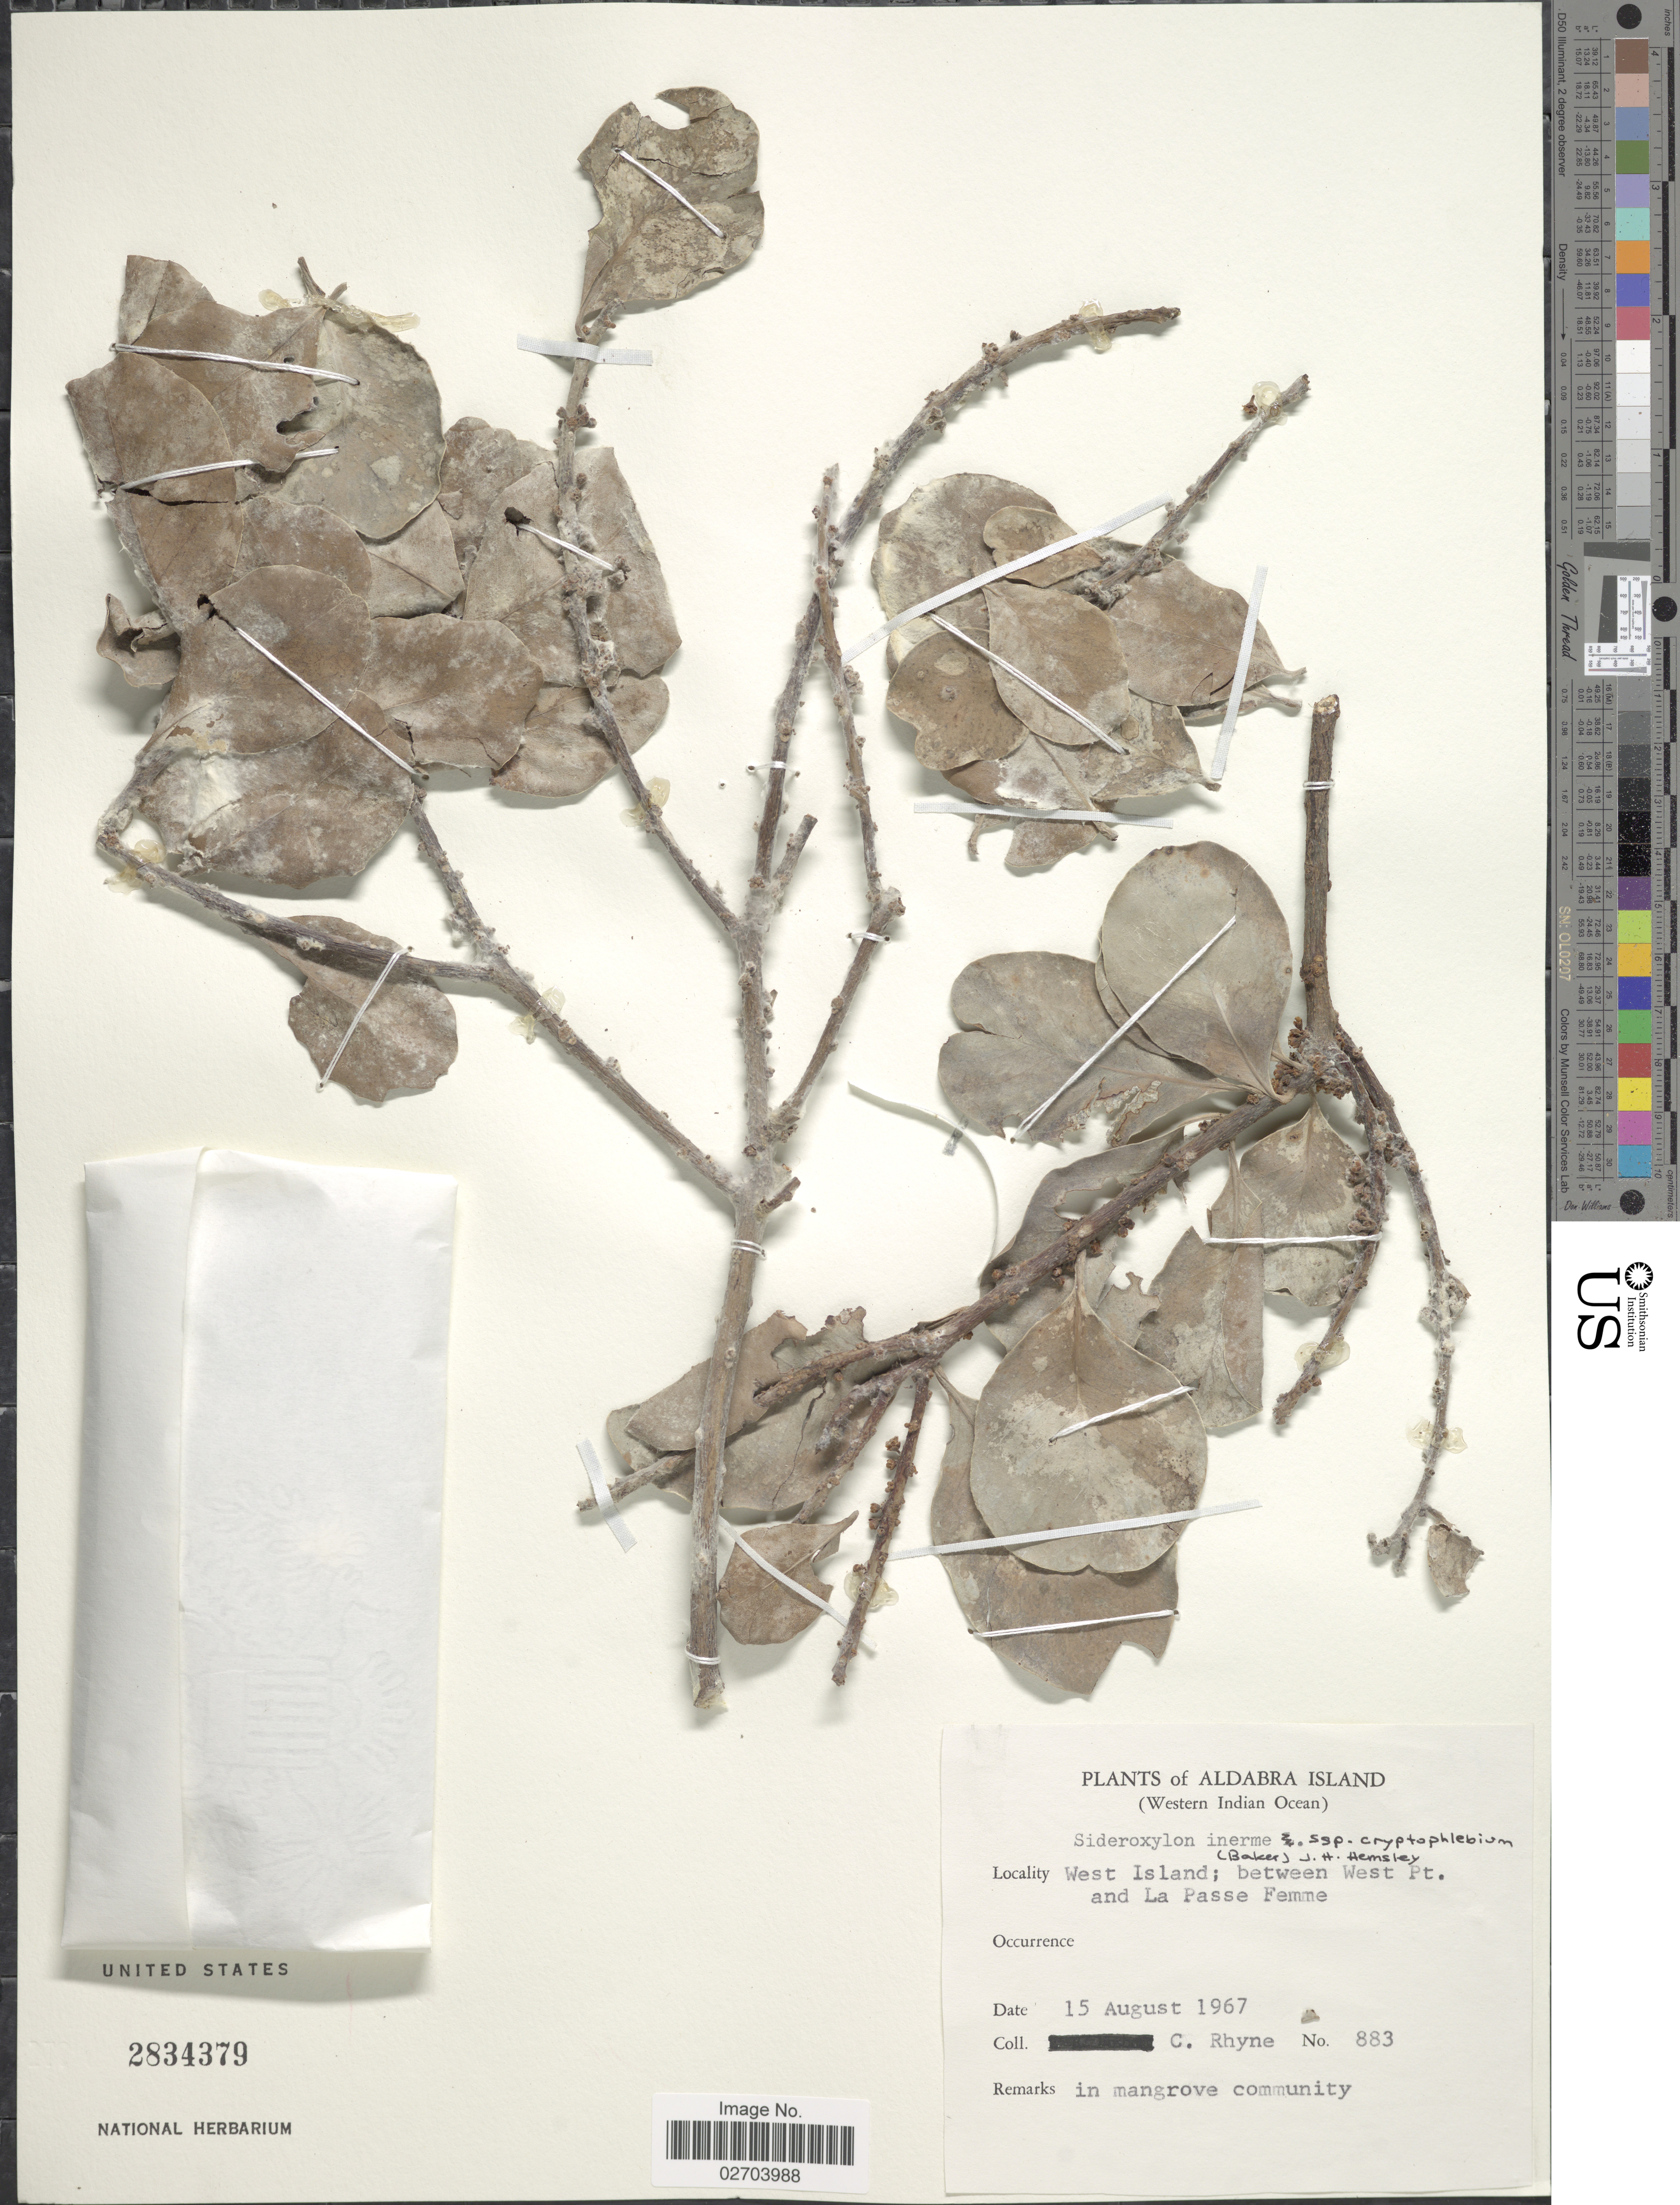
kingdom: Plantae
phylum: Tracheophyta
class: Magnoliopsida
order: Ericales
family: Sapotaceae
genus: Sideroxylon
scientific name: Sideroxylon inerme subsp. cryptophlebium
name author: (Baker) J.H. Hemsl.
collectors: C. Rhyne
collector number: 883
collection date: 1967-08-15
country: Seychelles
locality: Aldabra Island (Western Indian Ocean). West Island; Between West Pt. and La Passe Femme.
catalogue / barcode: US 2834379